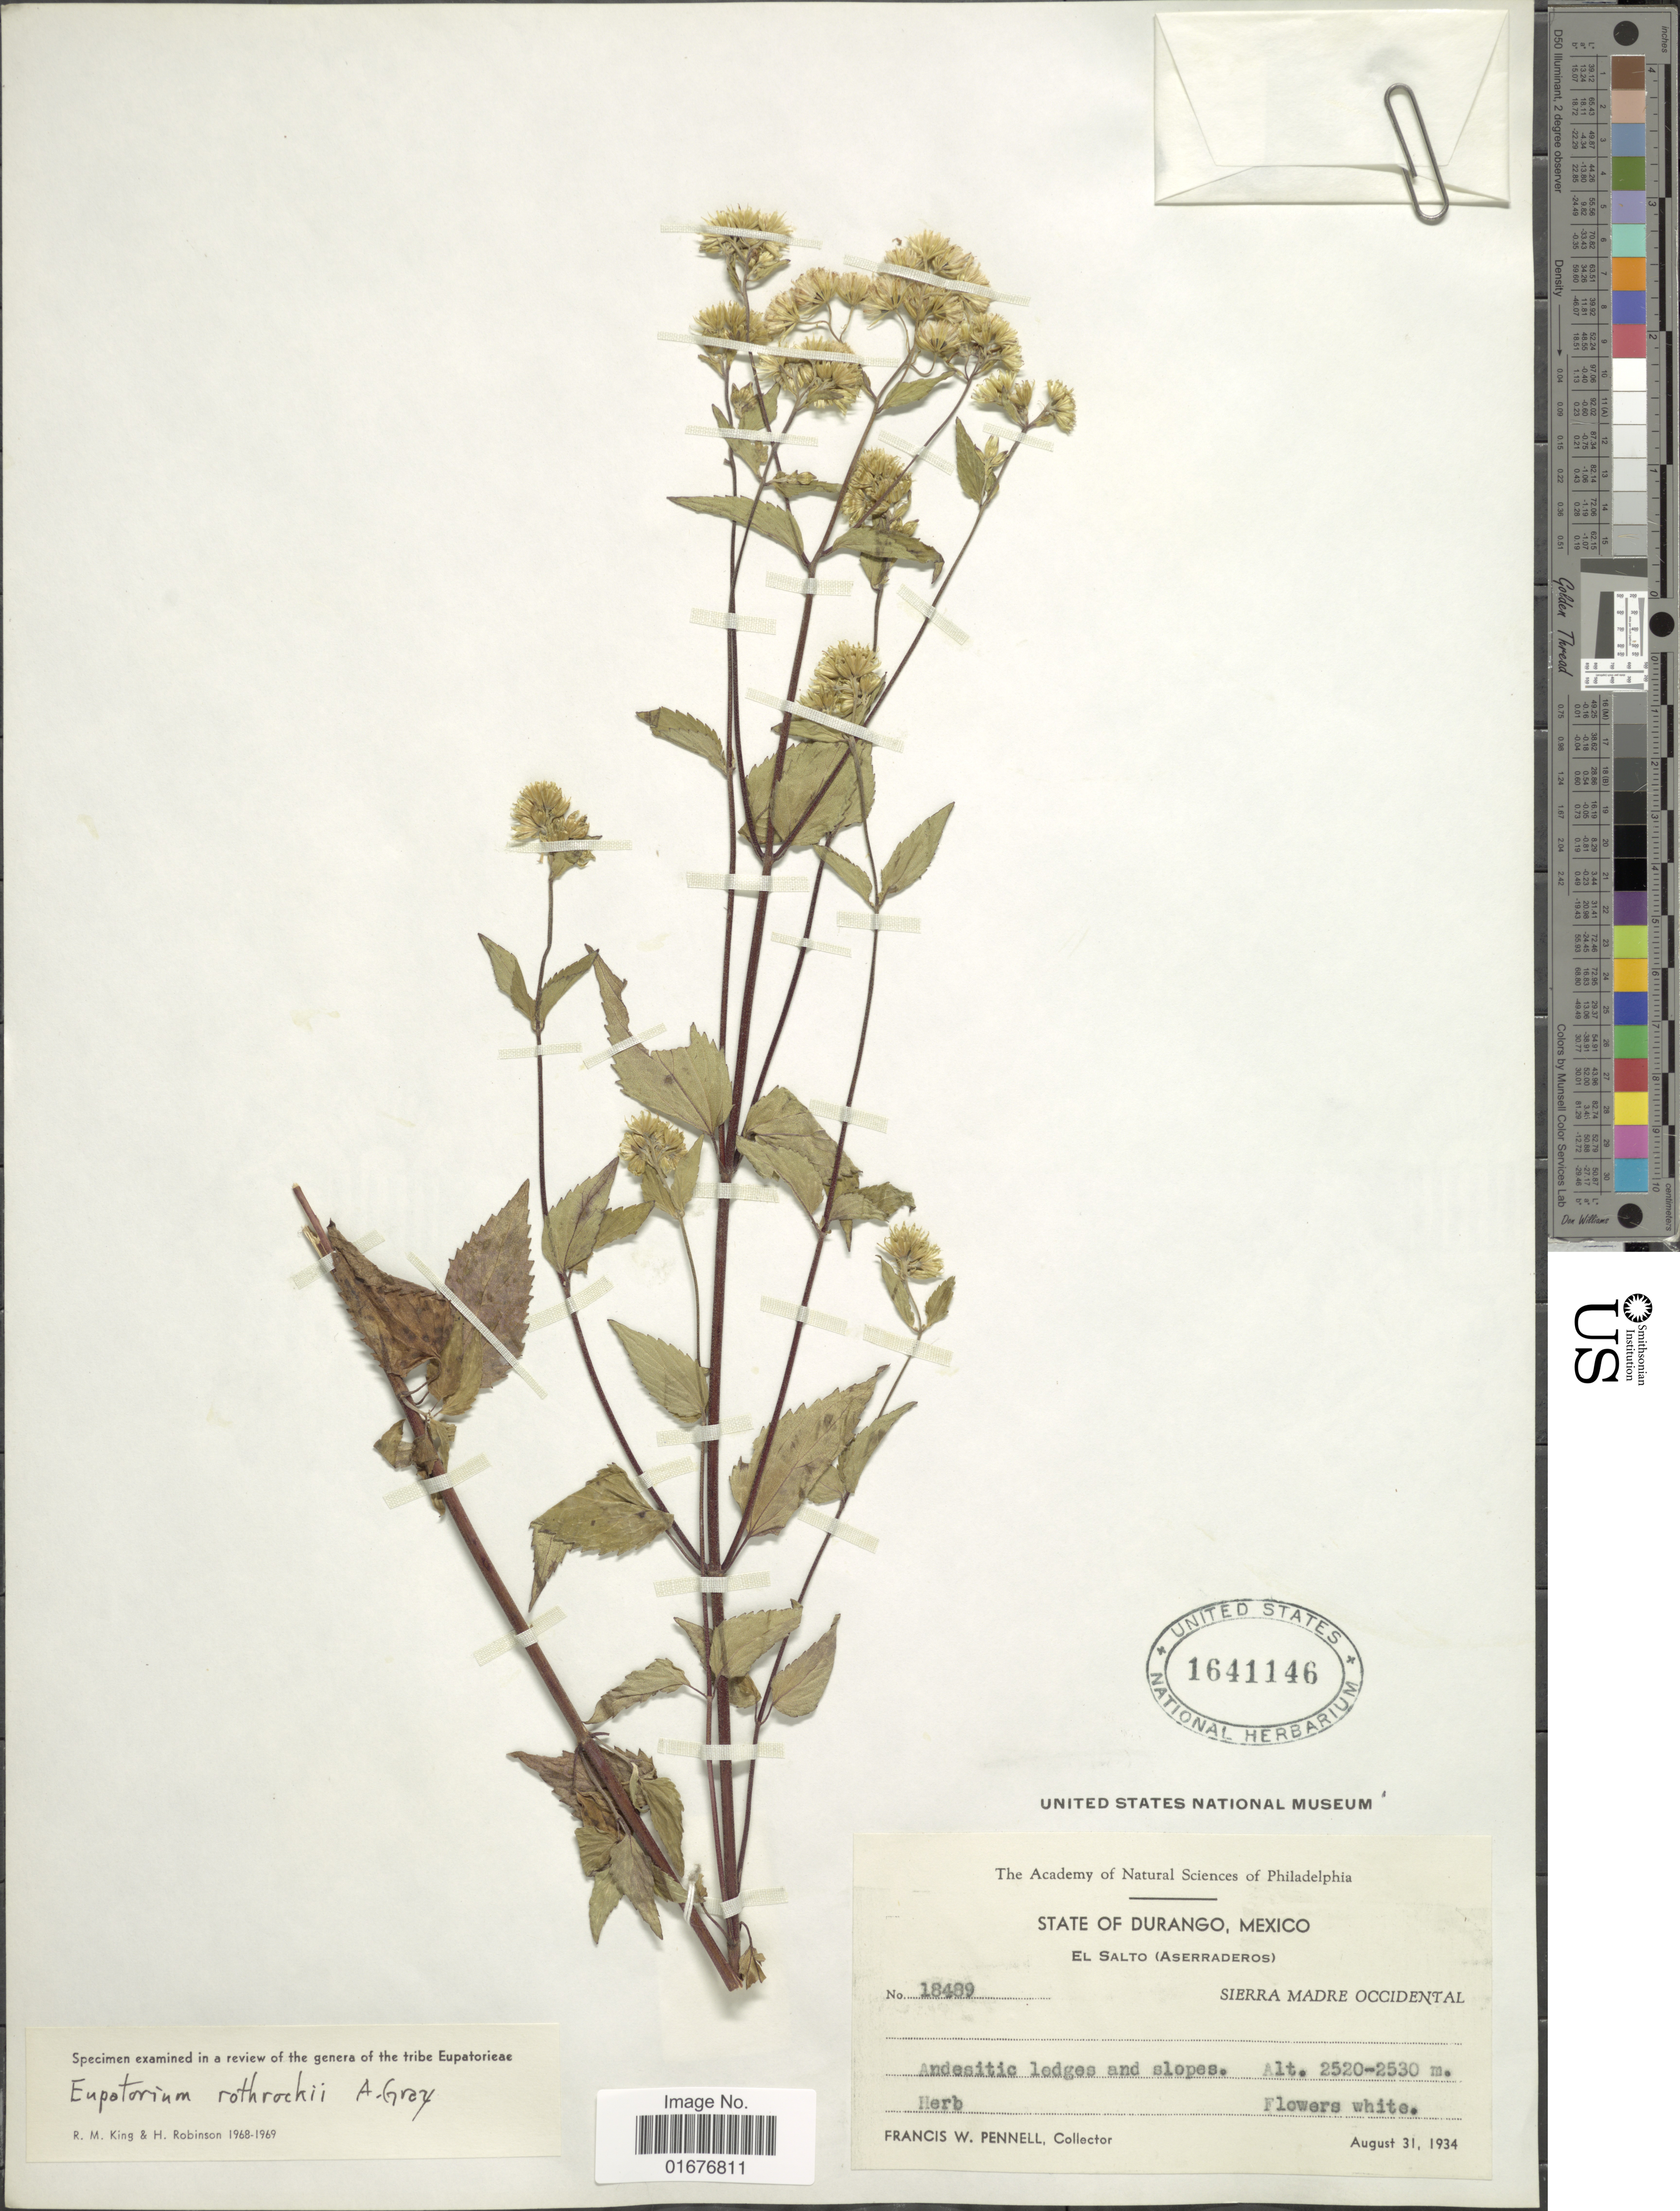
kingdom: Plantae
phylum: Tracheophyta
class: Magnoliopsida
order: Asterales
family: Asteraceae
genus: Ageratina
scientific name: Ageratina rothrockii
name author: (A. Gray) R.M. King & H. Rob.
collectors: F. W. Pennell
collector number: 18489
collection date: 1934-08-31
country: Mexico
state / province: Durango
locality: El Salto (Aserraderos) Sierra Madre Occidental, andesitic ledges and slopes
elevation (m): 2520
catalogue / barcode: US 1641146